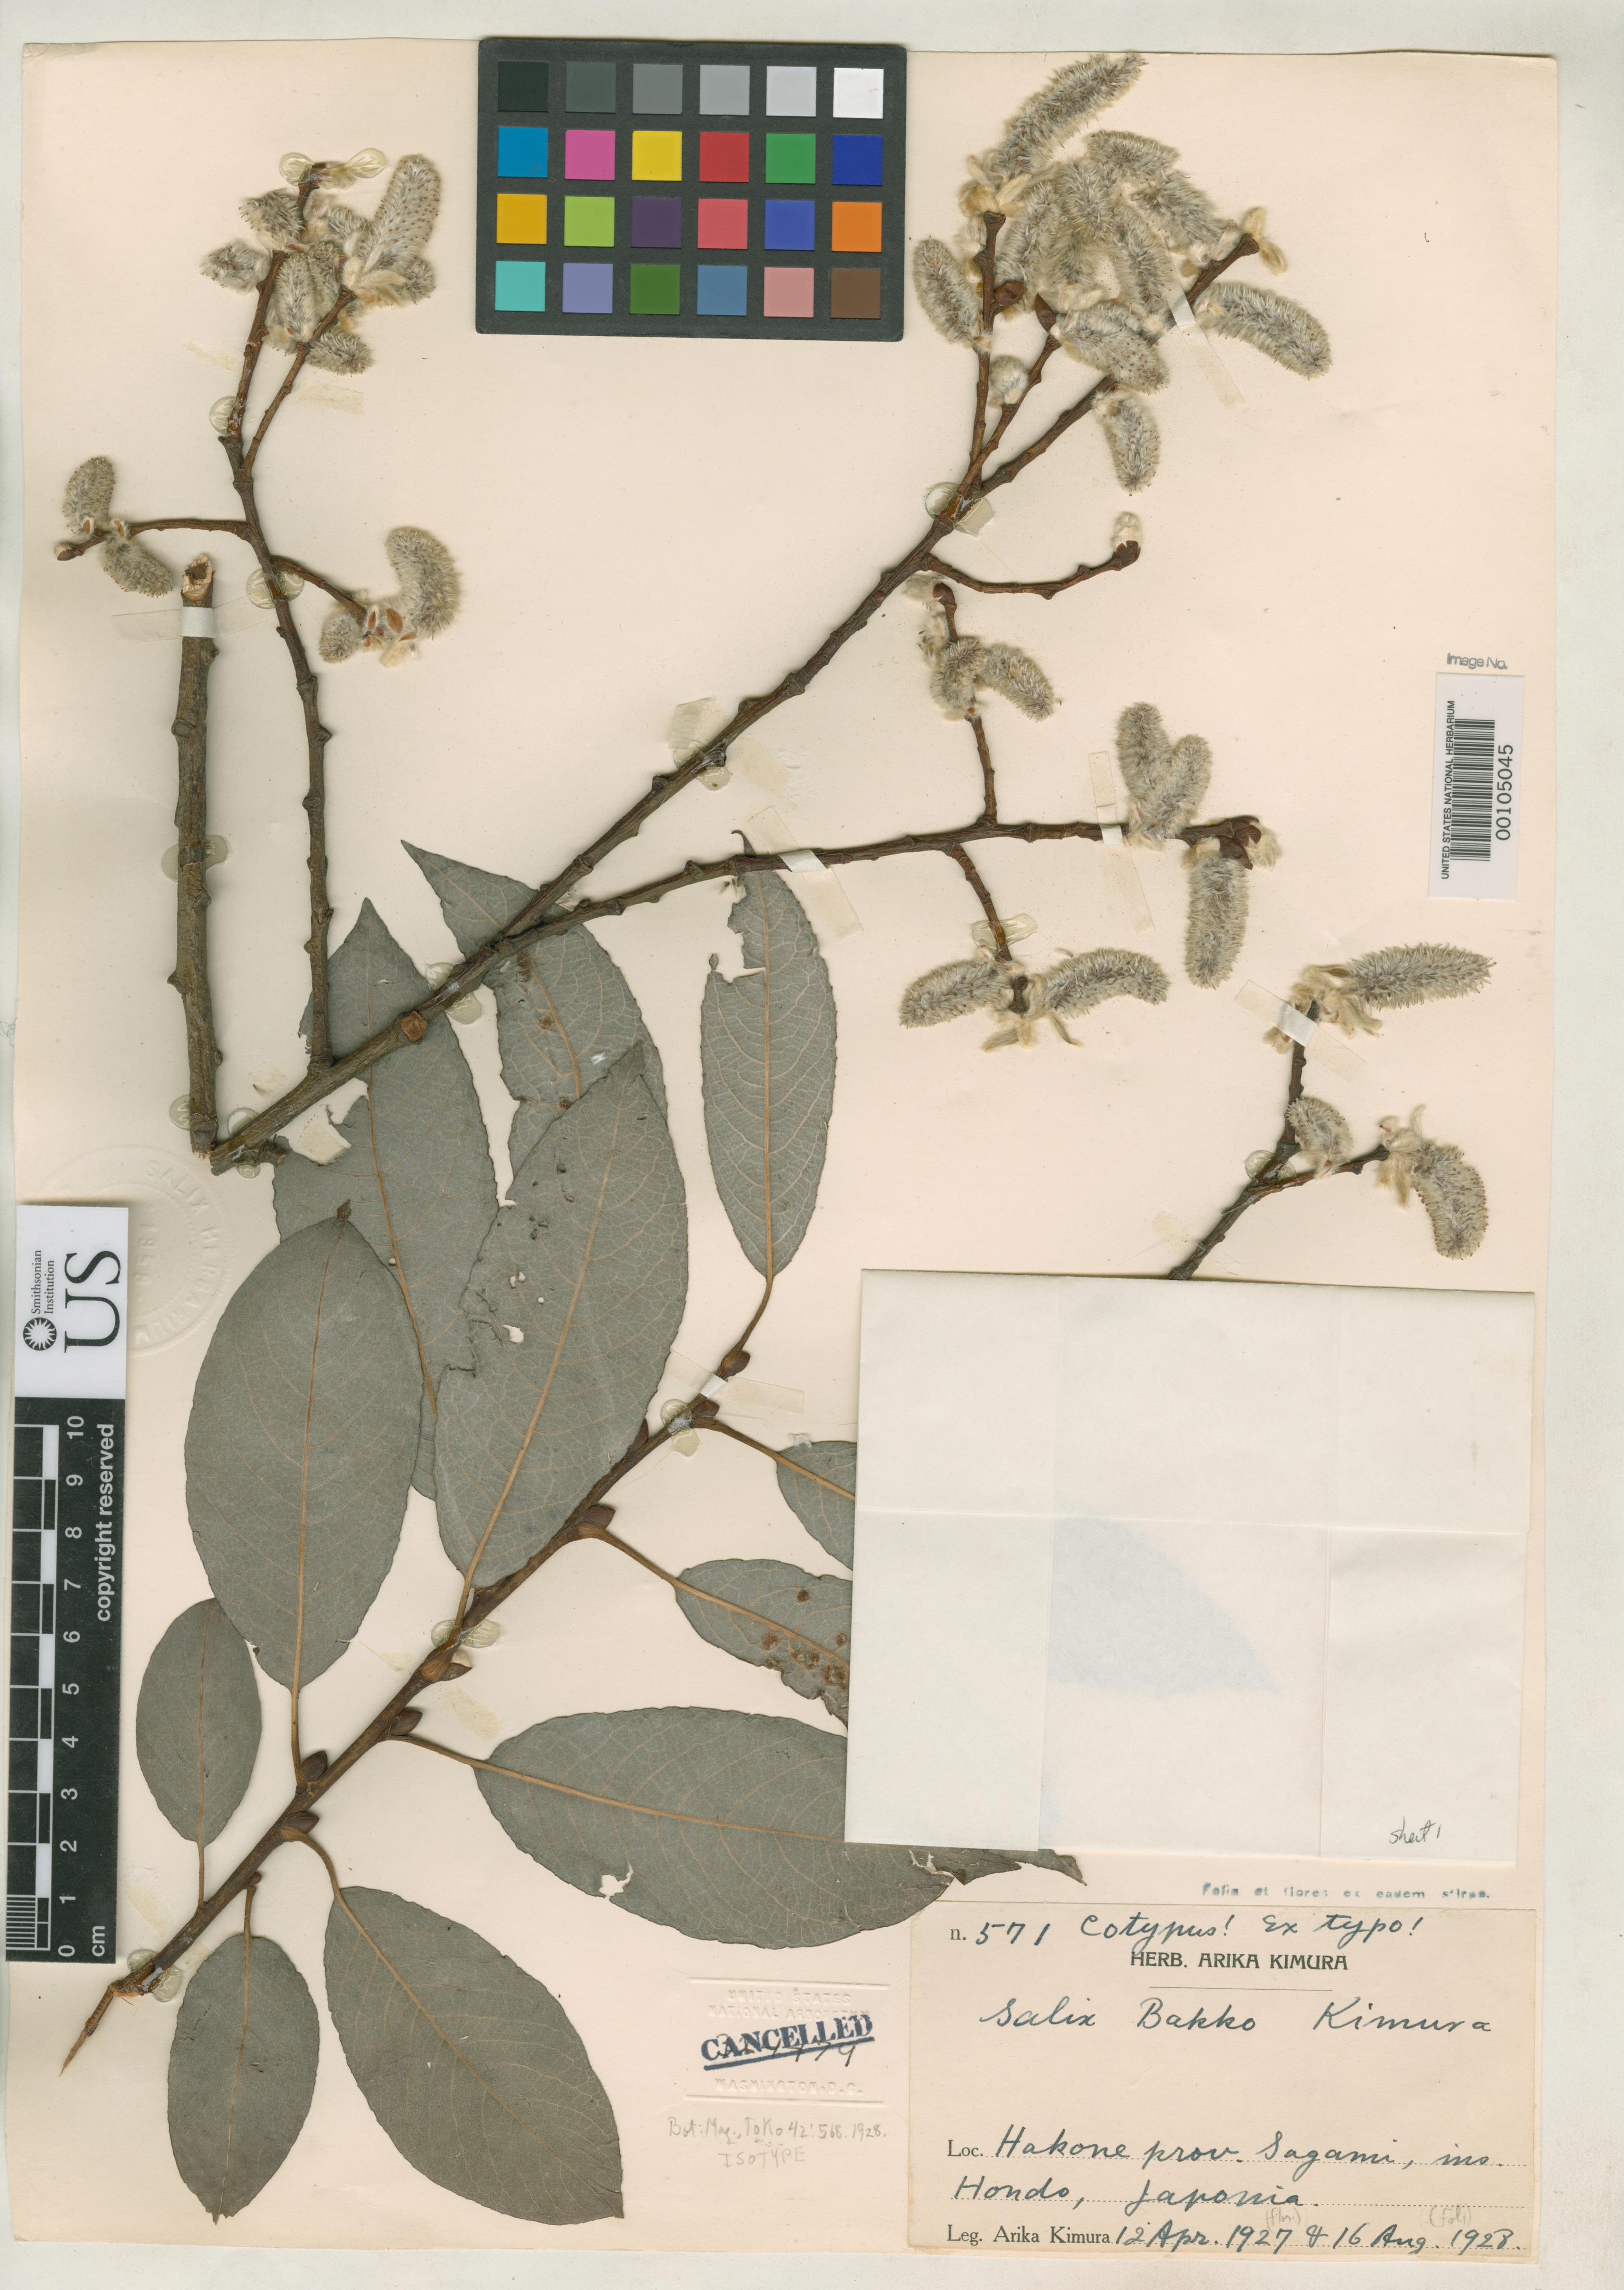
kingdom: Plantae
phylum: Tracheophyta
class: Magnoliopsida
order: Malpighiales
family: Salicaceae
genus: Salix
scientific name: Salix bakko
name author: Kimura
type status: Isotype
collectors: A. Kimura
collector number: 571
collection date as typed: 12 Apr 1927 and 16 Aug 1928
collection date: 1927-04-12,1928-08-16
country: Japan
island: Honshu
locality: Hakone.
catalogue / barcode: US 2716653